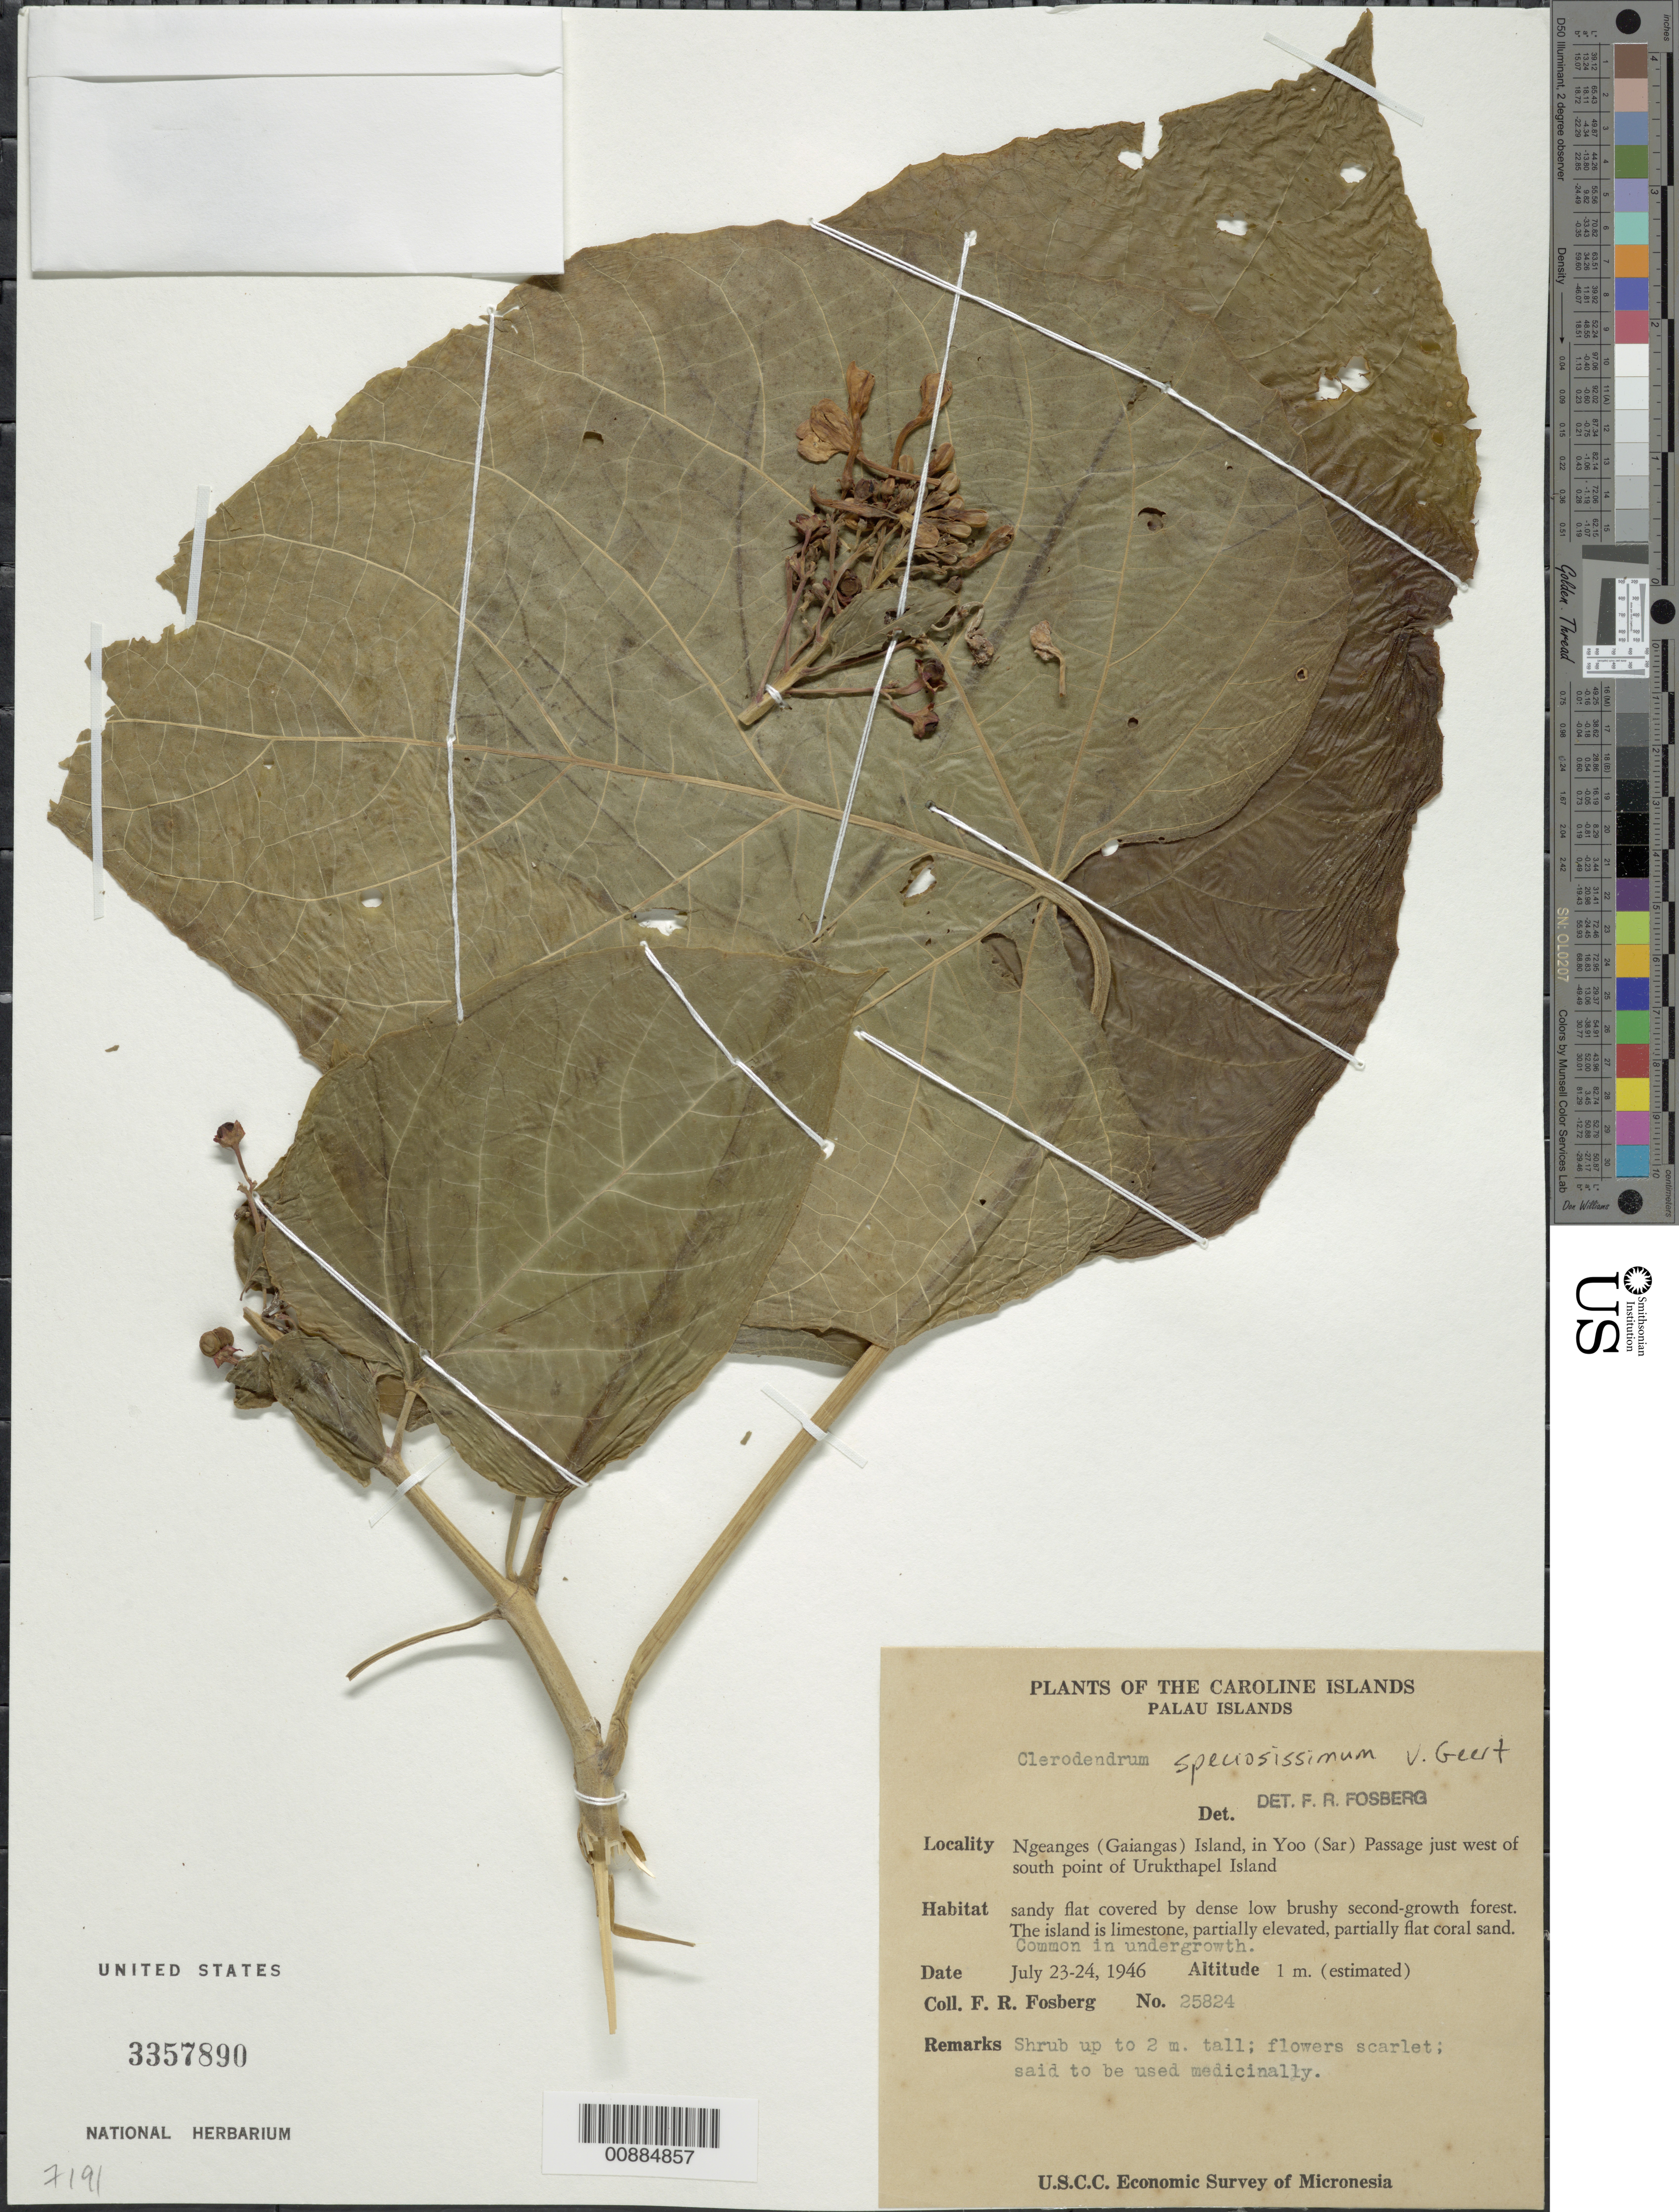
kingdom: Plantae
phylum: Tracheophyta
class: Magnoliopsida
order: Lamiales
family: Lamiaceae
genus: Clerodendrum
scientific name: Clerodendrum speciosissimum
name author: Drapiez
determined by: Wagner, W. L., (BOT), Smithsonian Institution - National Museum of Natural History (UNITED STATES)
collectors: F. R. Fosberg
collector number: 25824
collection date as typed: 23 Jul 1946 to 24 Jul 1946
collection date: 1946-07-23/1946-07-24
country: Palau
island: Ngeanges (Gaiangas)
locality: In Yoo (Sar) Passage just west of south point of Urukthapel Island (Also known as Gaiangas I.)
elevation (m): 1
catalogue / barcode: US 3357890